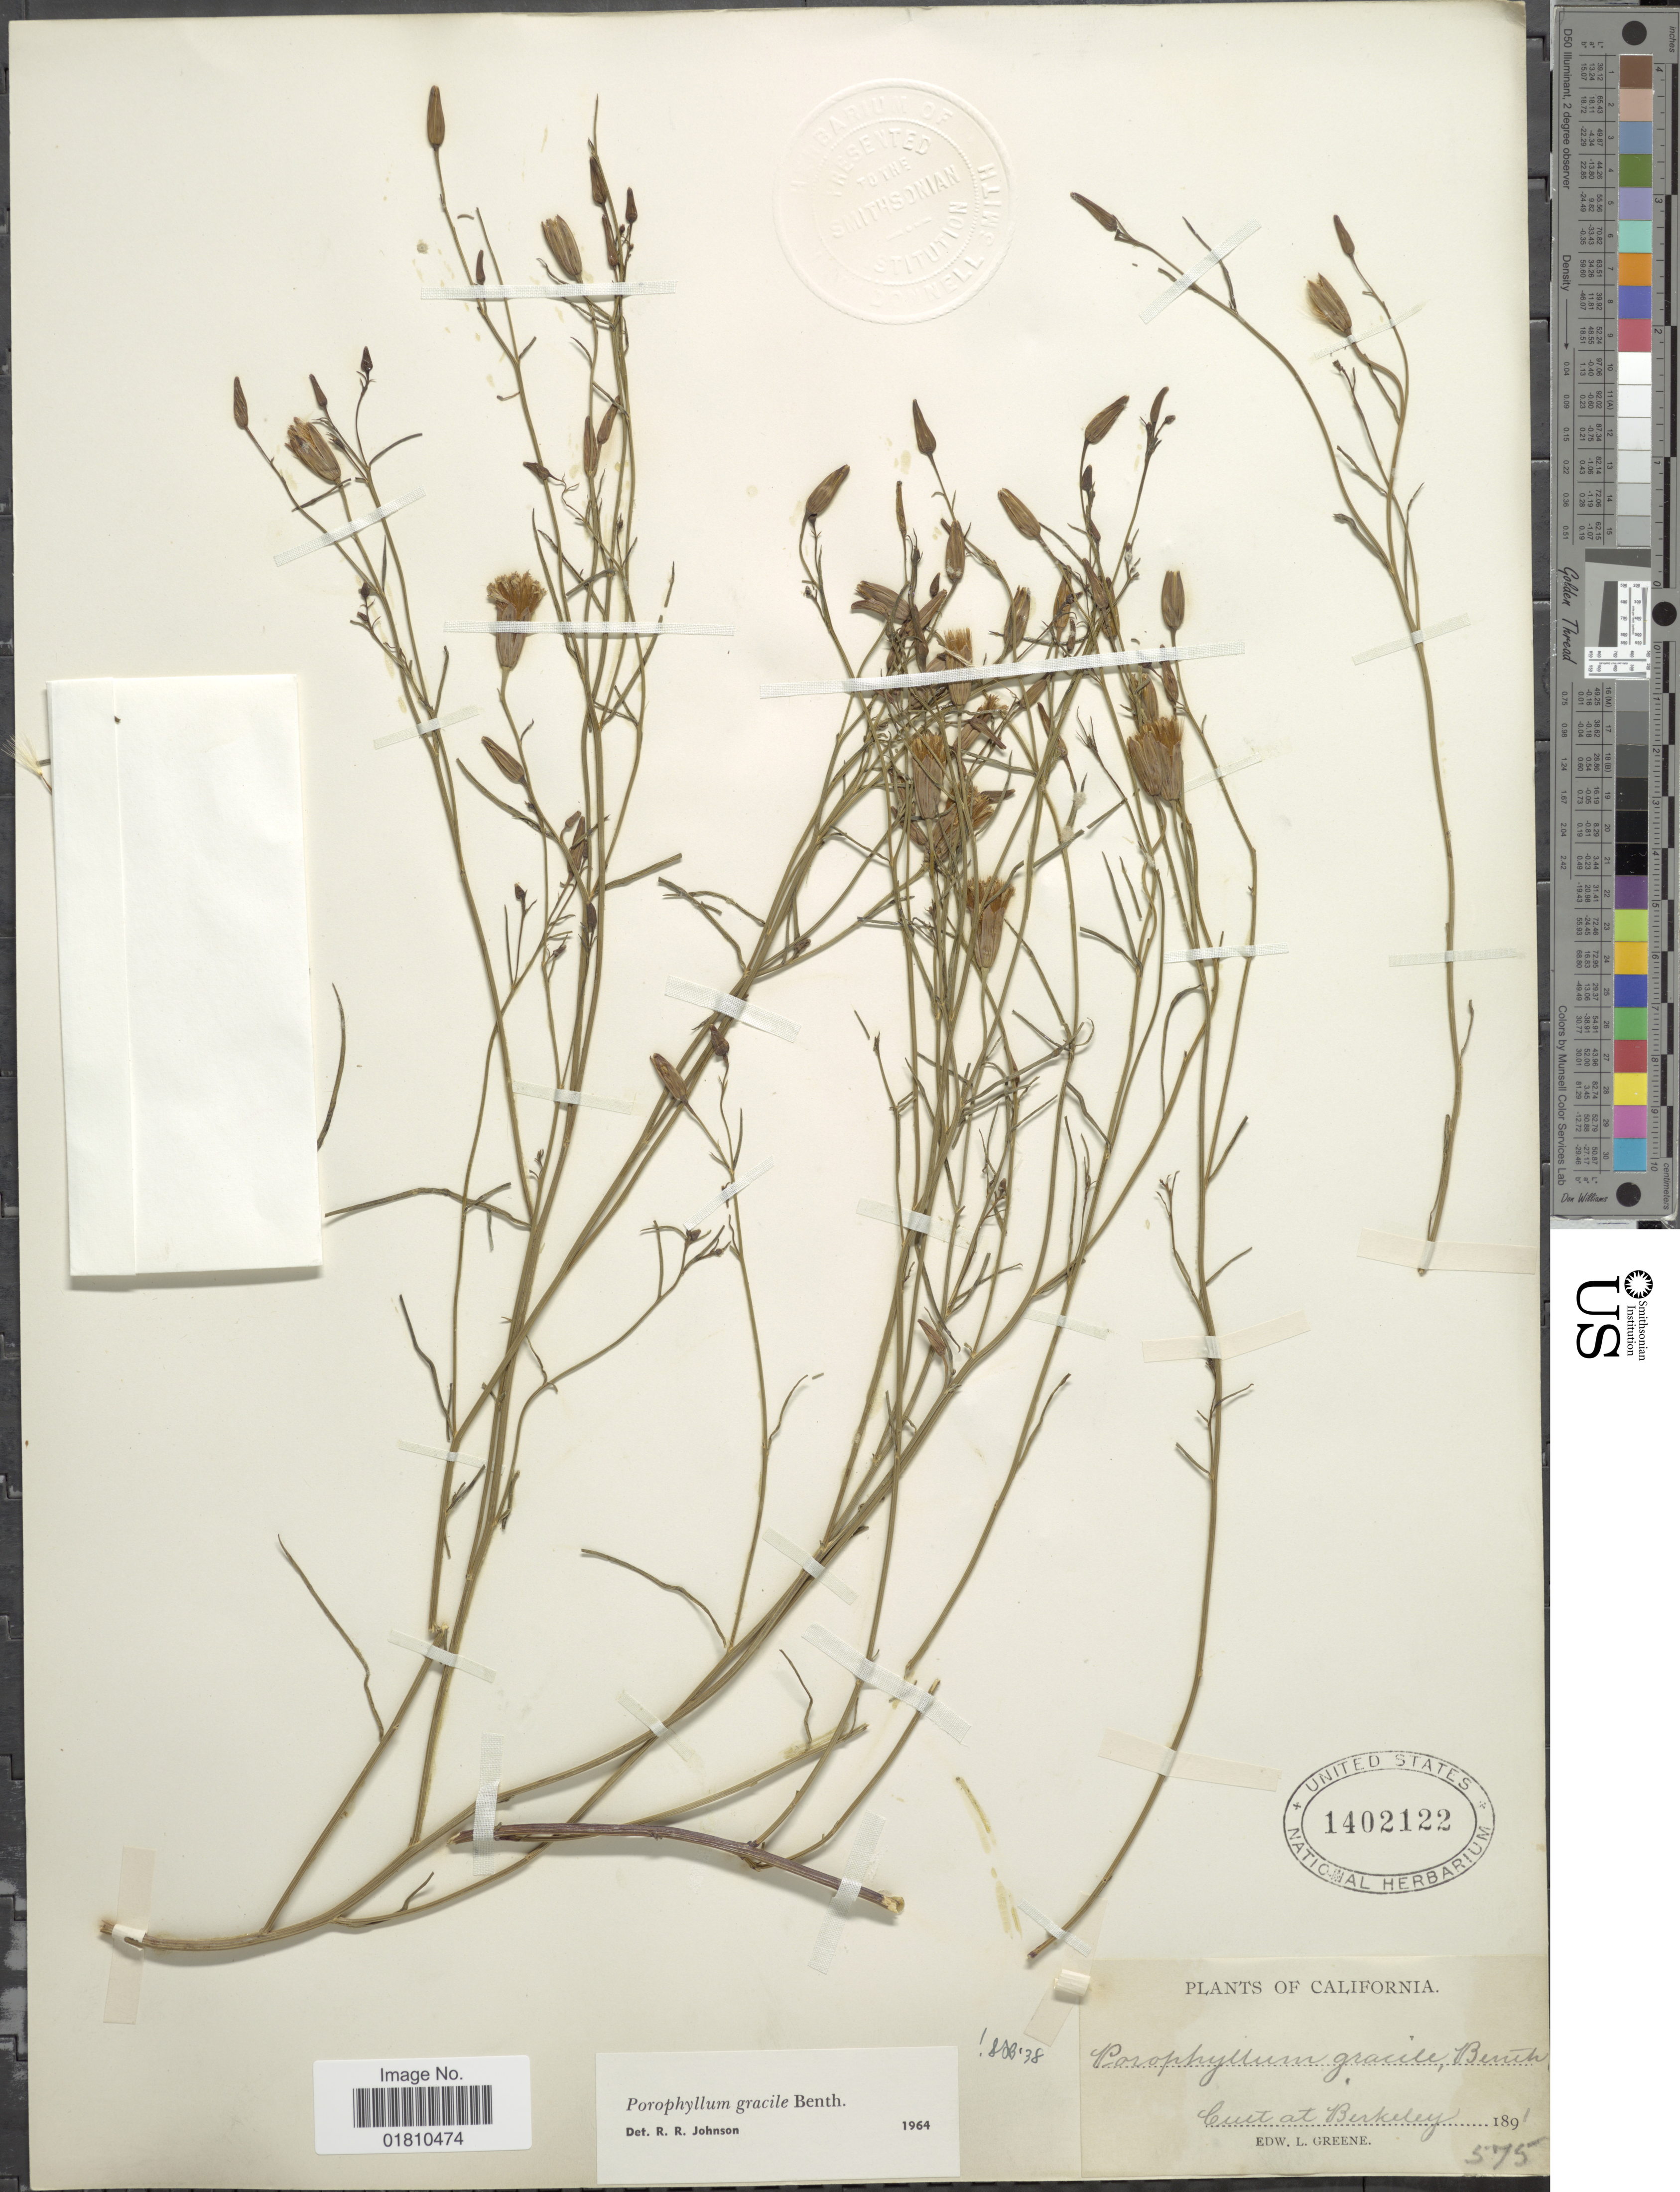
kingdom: Plantae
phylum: Tracheophyta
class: Magnoliopsida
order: Asterales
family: Asteraceae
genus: Porophyllum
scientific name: Porophyllum gracile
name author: Benth.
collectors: E. L. Greene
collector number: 575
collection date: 1891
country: United States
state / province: California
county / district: Alameda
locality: Berkeley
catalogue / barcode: US 1402122